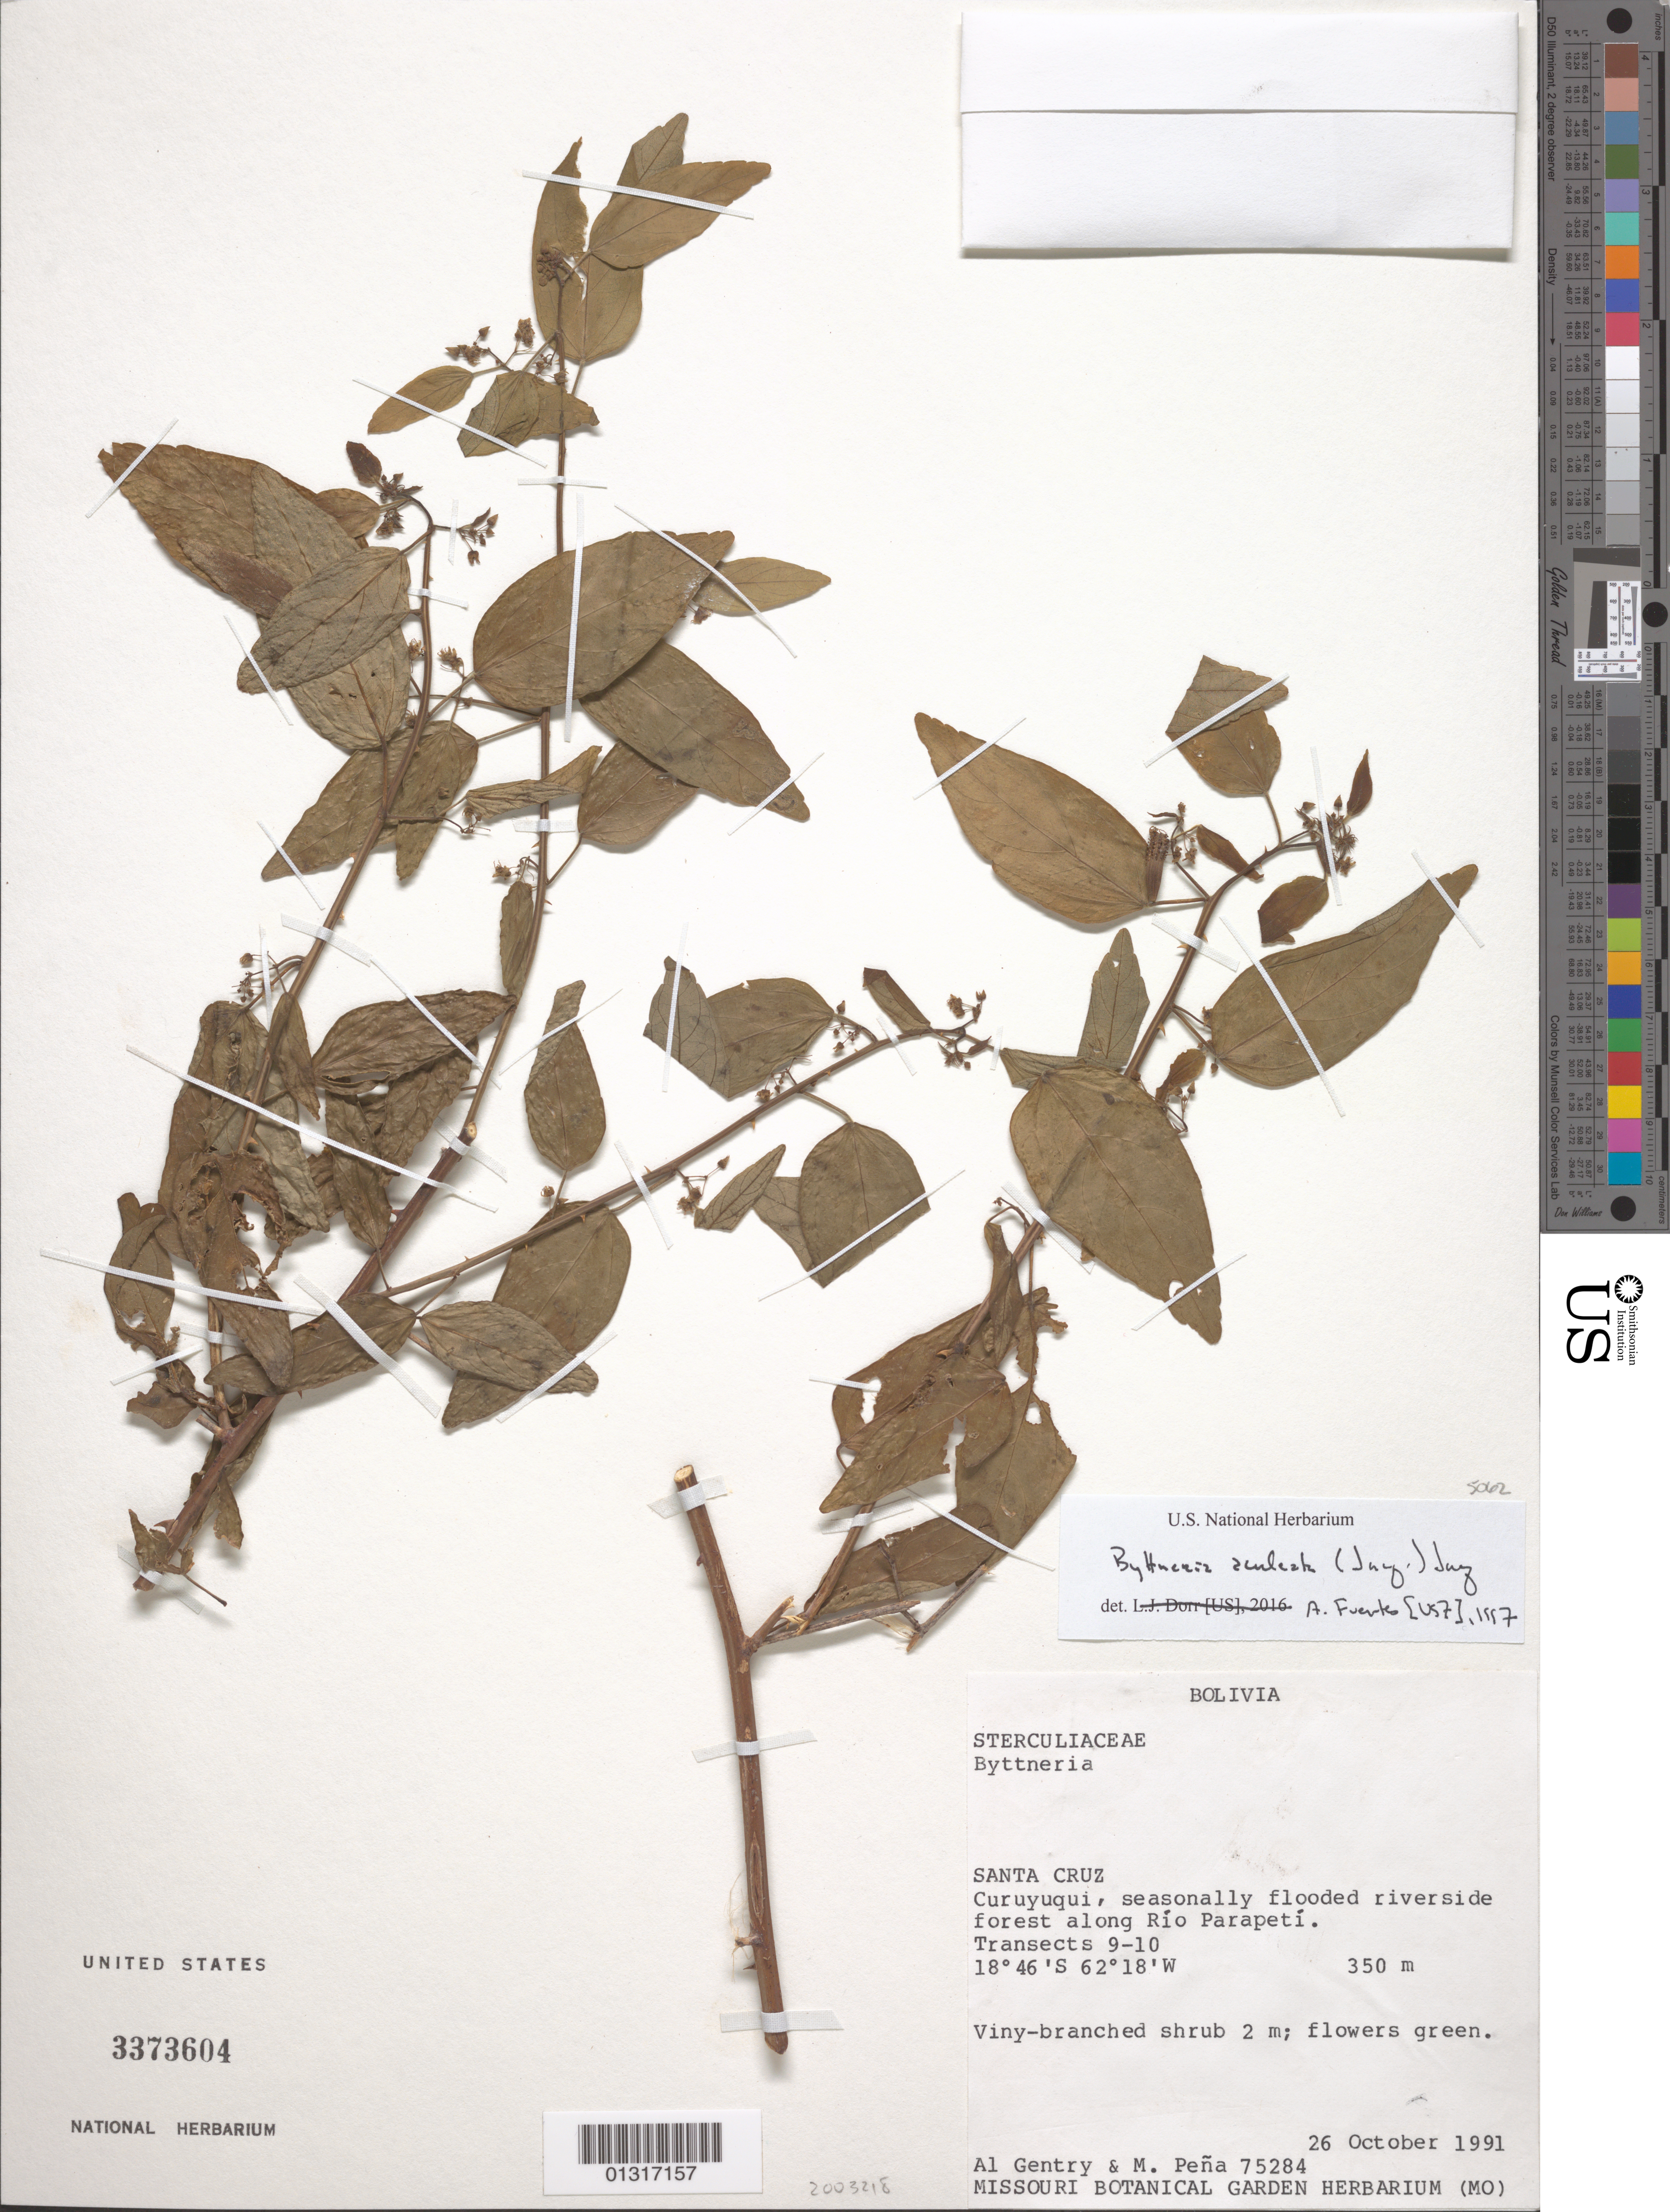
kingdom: Plantae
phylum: Tracheophyta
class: Magnoliopsida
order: Malvales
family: Malvaceae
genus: Byttneria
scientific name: Byttneria aculeata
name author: (Jacq.) Jacq.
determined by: Dorr, L. J., (BOT), Smithsonian Institution - National Museum of Natural History (UNITED STATES)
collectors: A. H. Gentry & M. Peña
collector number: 75284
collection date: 1991-10-26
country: Bolivia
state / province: Santa Cruz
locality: Curuyuqui, forest along Rio Parapeti.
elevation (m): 350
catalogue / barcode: US 3373604